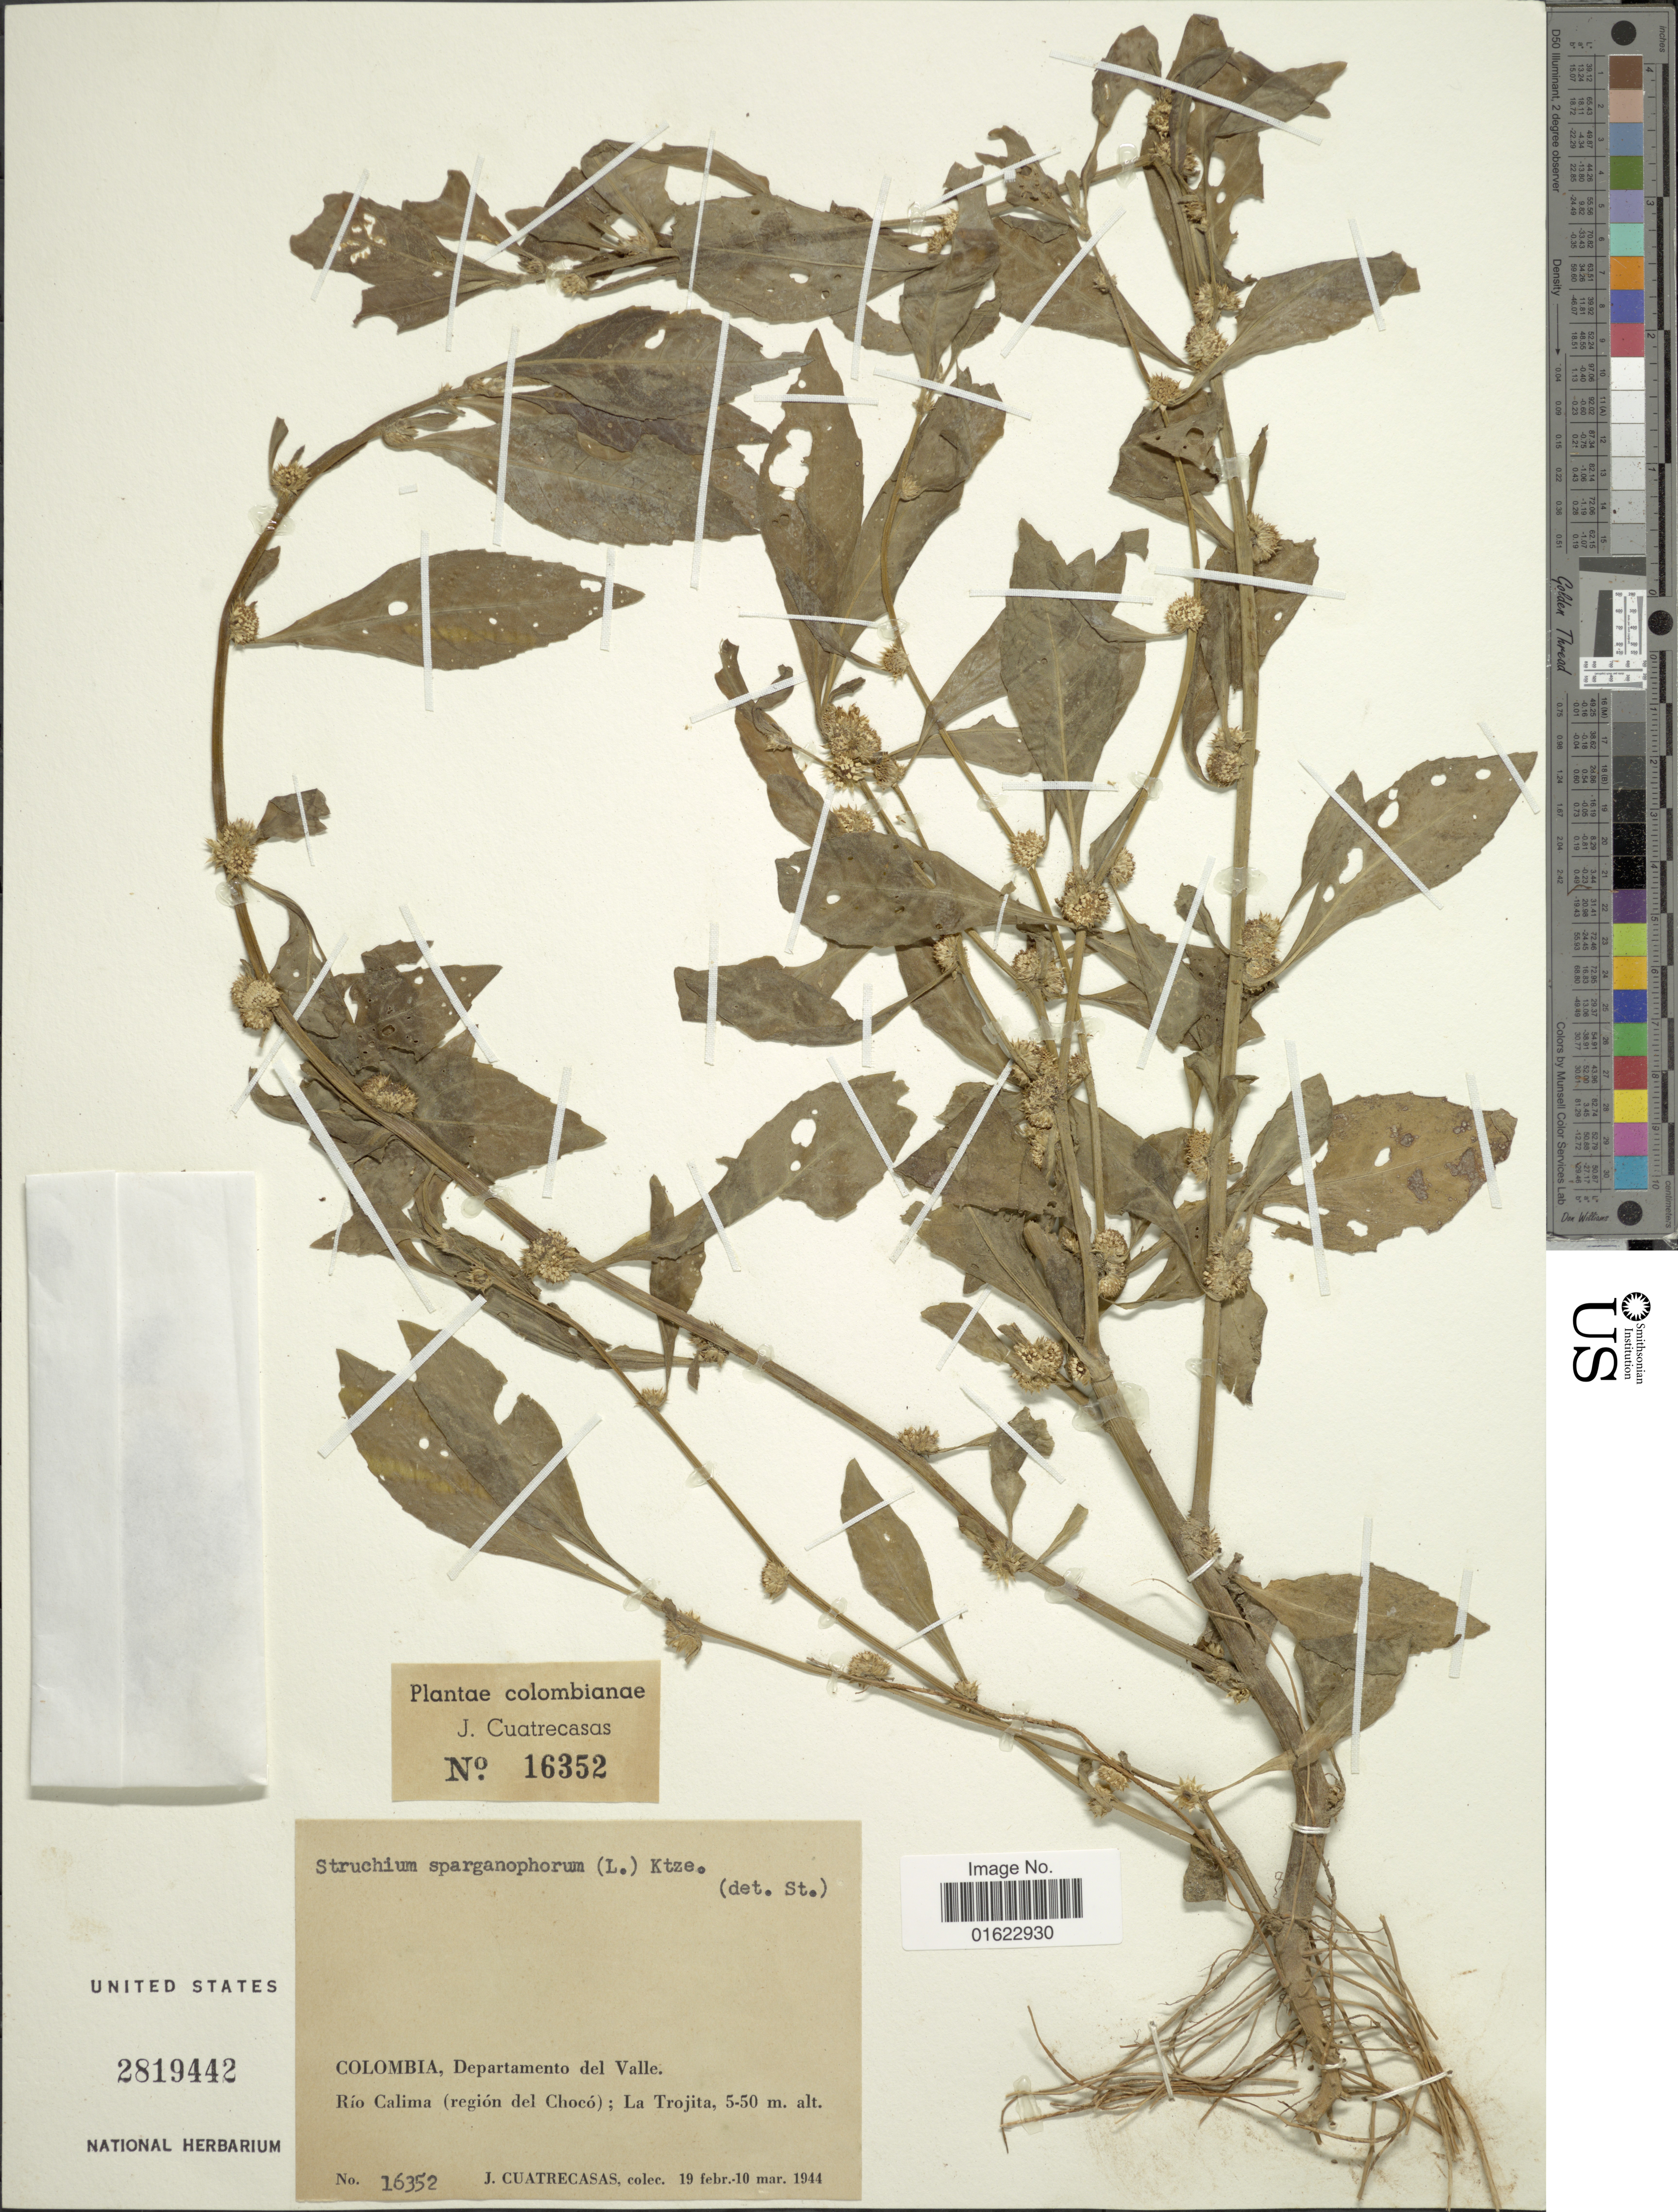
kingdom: Plantae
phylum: Tracheophyta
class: Magnoliopsida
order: Asterales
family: Asteraceae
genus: Struchium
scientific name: Struchium sparganophorum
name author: (L.) Kuntze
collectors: J. Cuatrecasas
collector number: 16352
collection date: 1944-02-19/1944-03-10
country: Colombia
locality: Colombia, Departamento del Valle. Rio Calima (region del Choco): La Trojita.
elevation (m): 5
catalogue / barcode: US 2819442